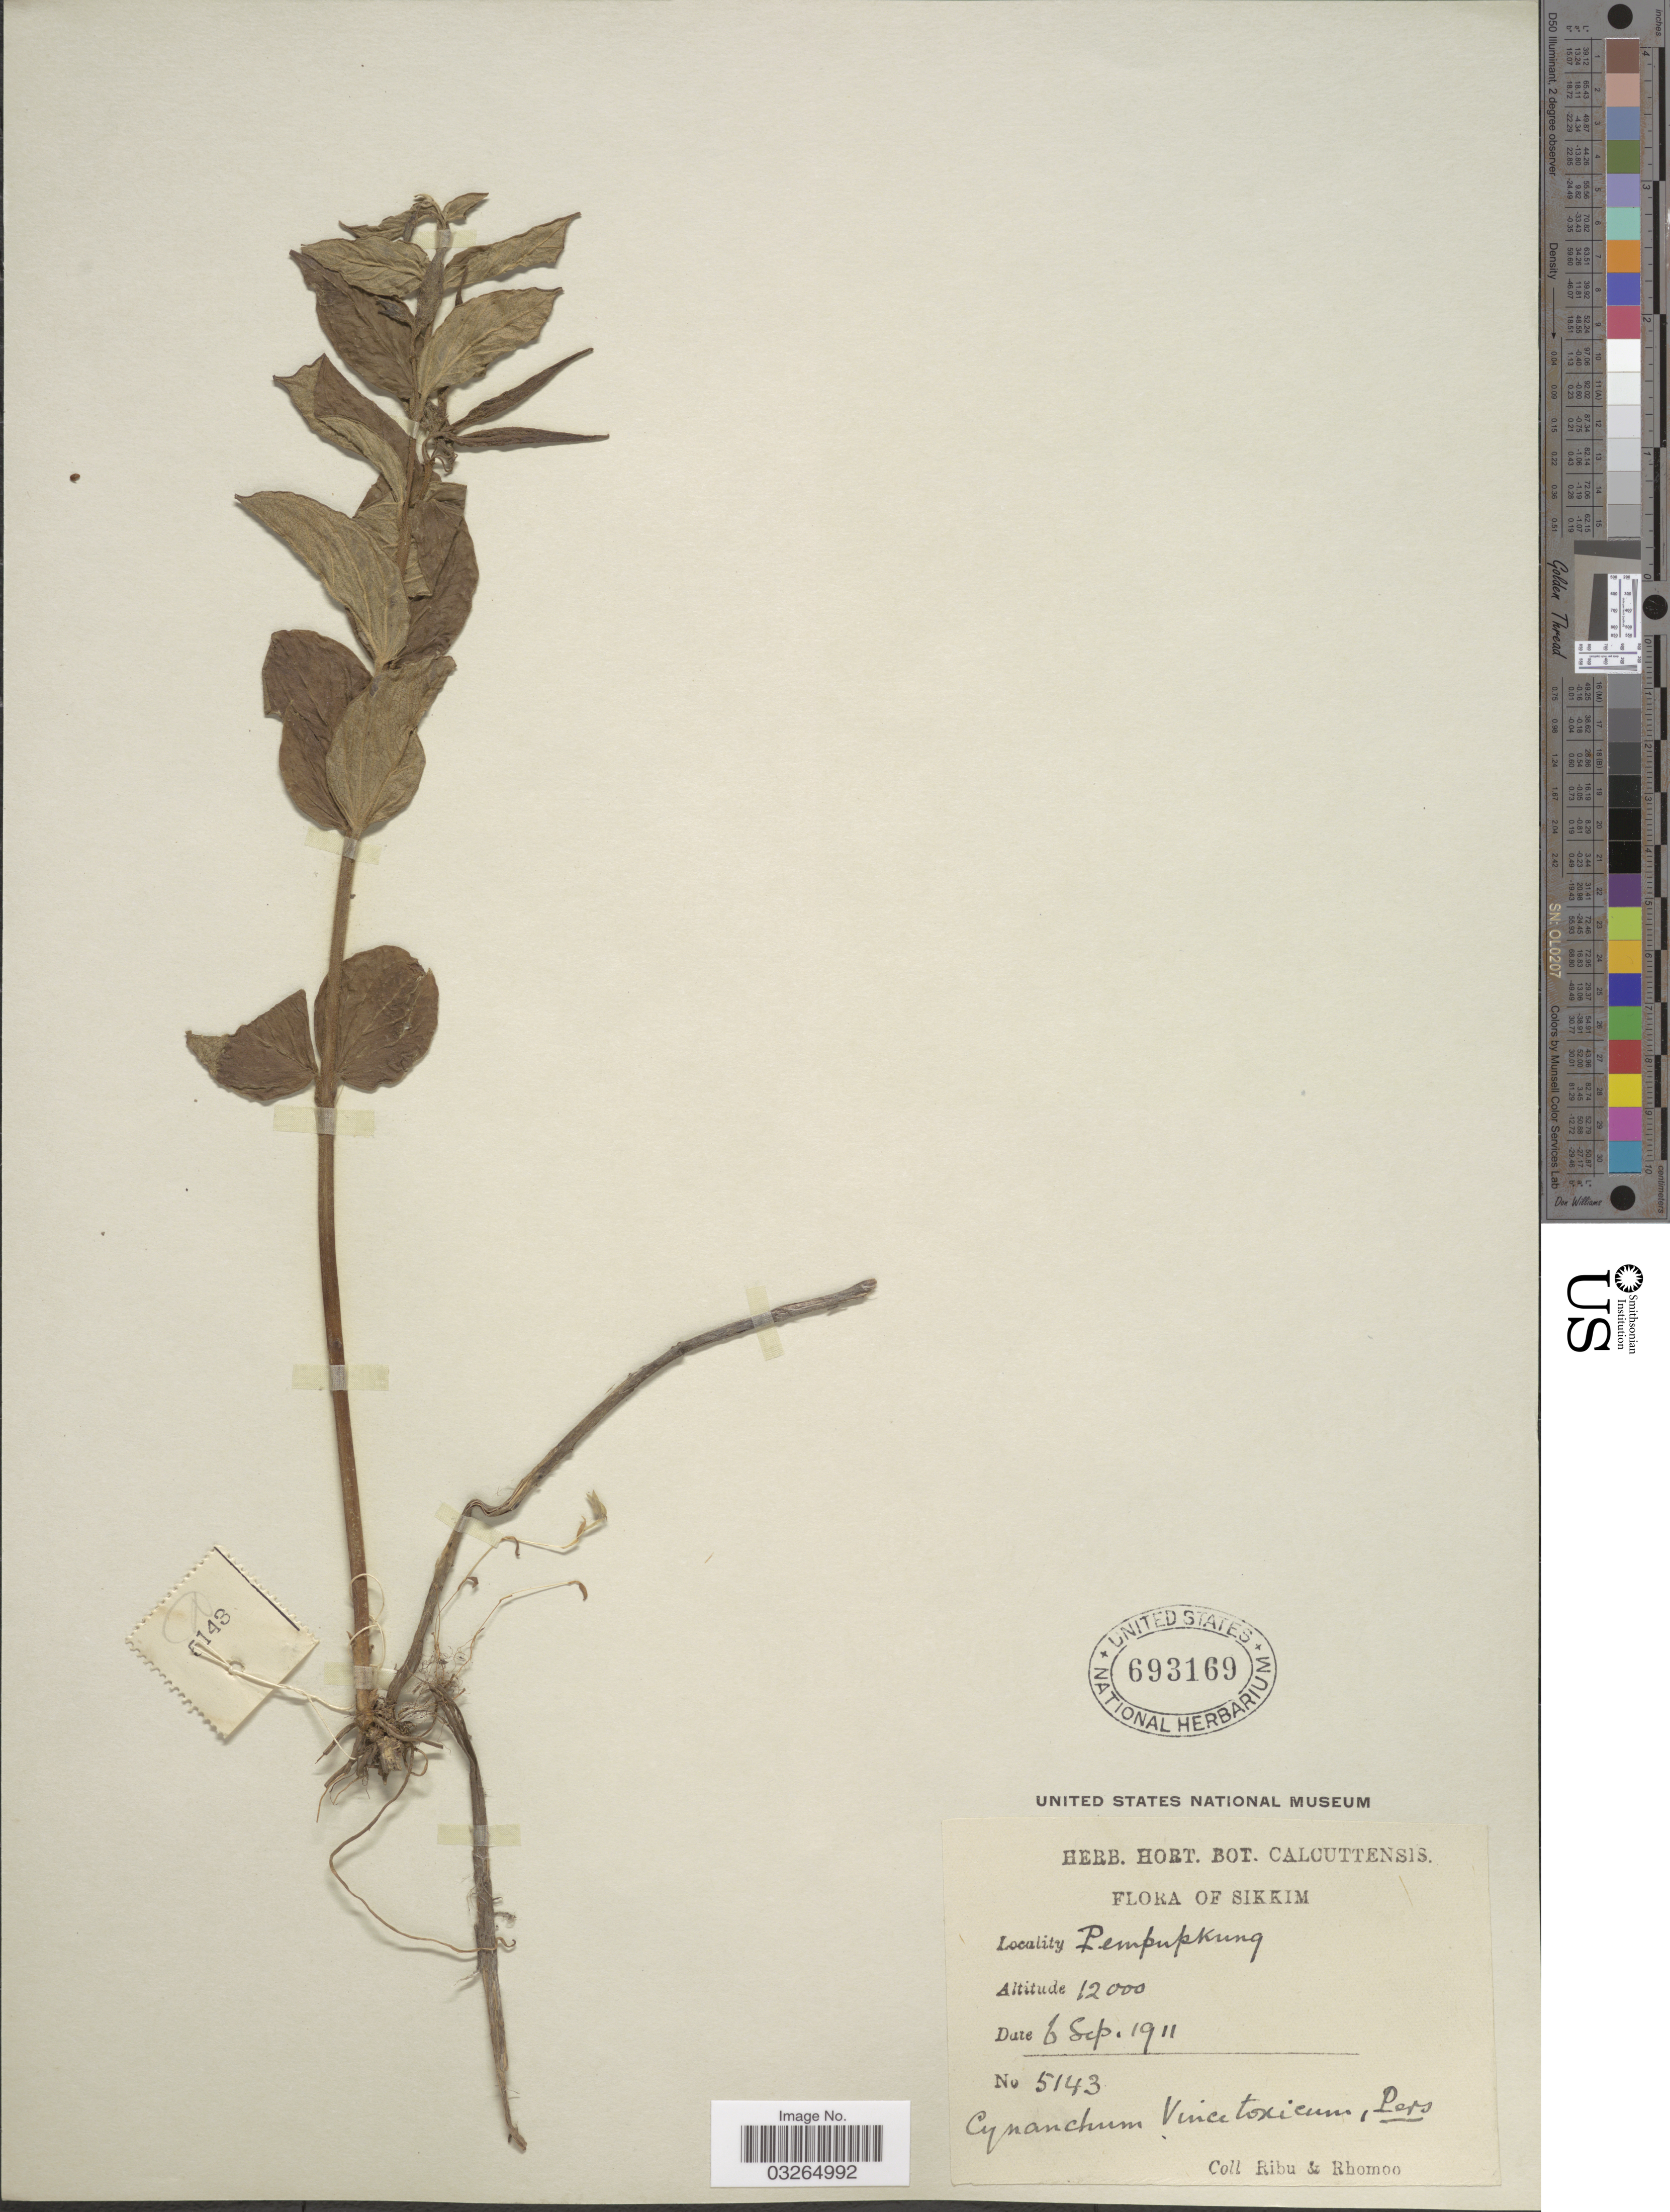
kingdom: Plantae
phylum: Tracheophyta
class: Magnoliopsida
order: Gentianales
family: Apocynaceae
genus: Cynanchum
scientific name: Cynanchum sp.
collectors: Ribu & Rhomoo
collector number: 5143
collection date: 1911-09-06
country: India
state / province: Sikkim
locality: Pempupkung.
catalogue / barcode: US 693169